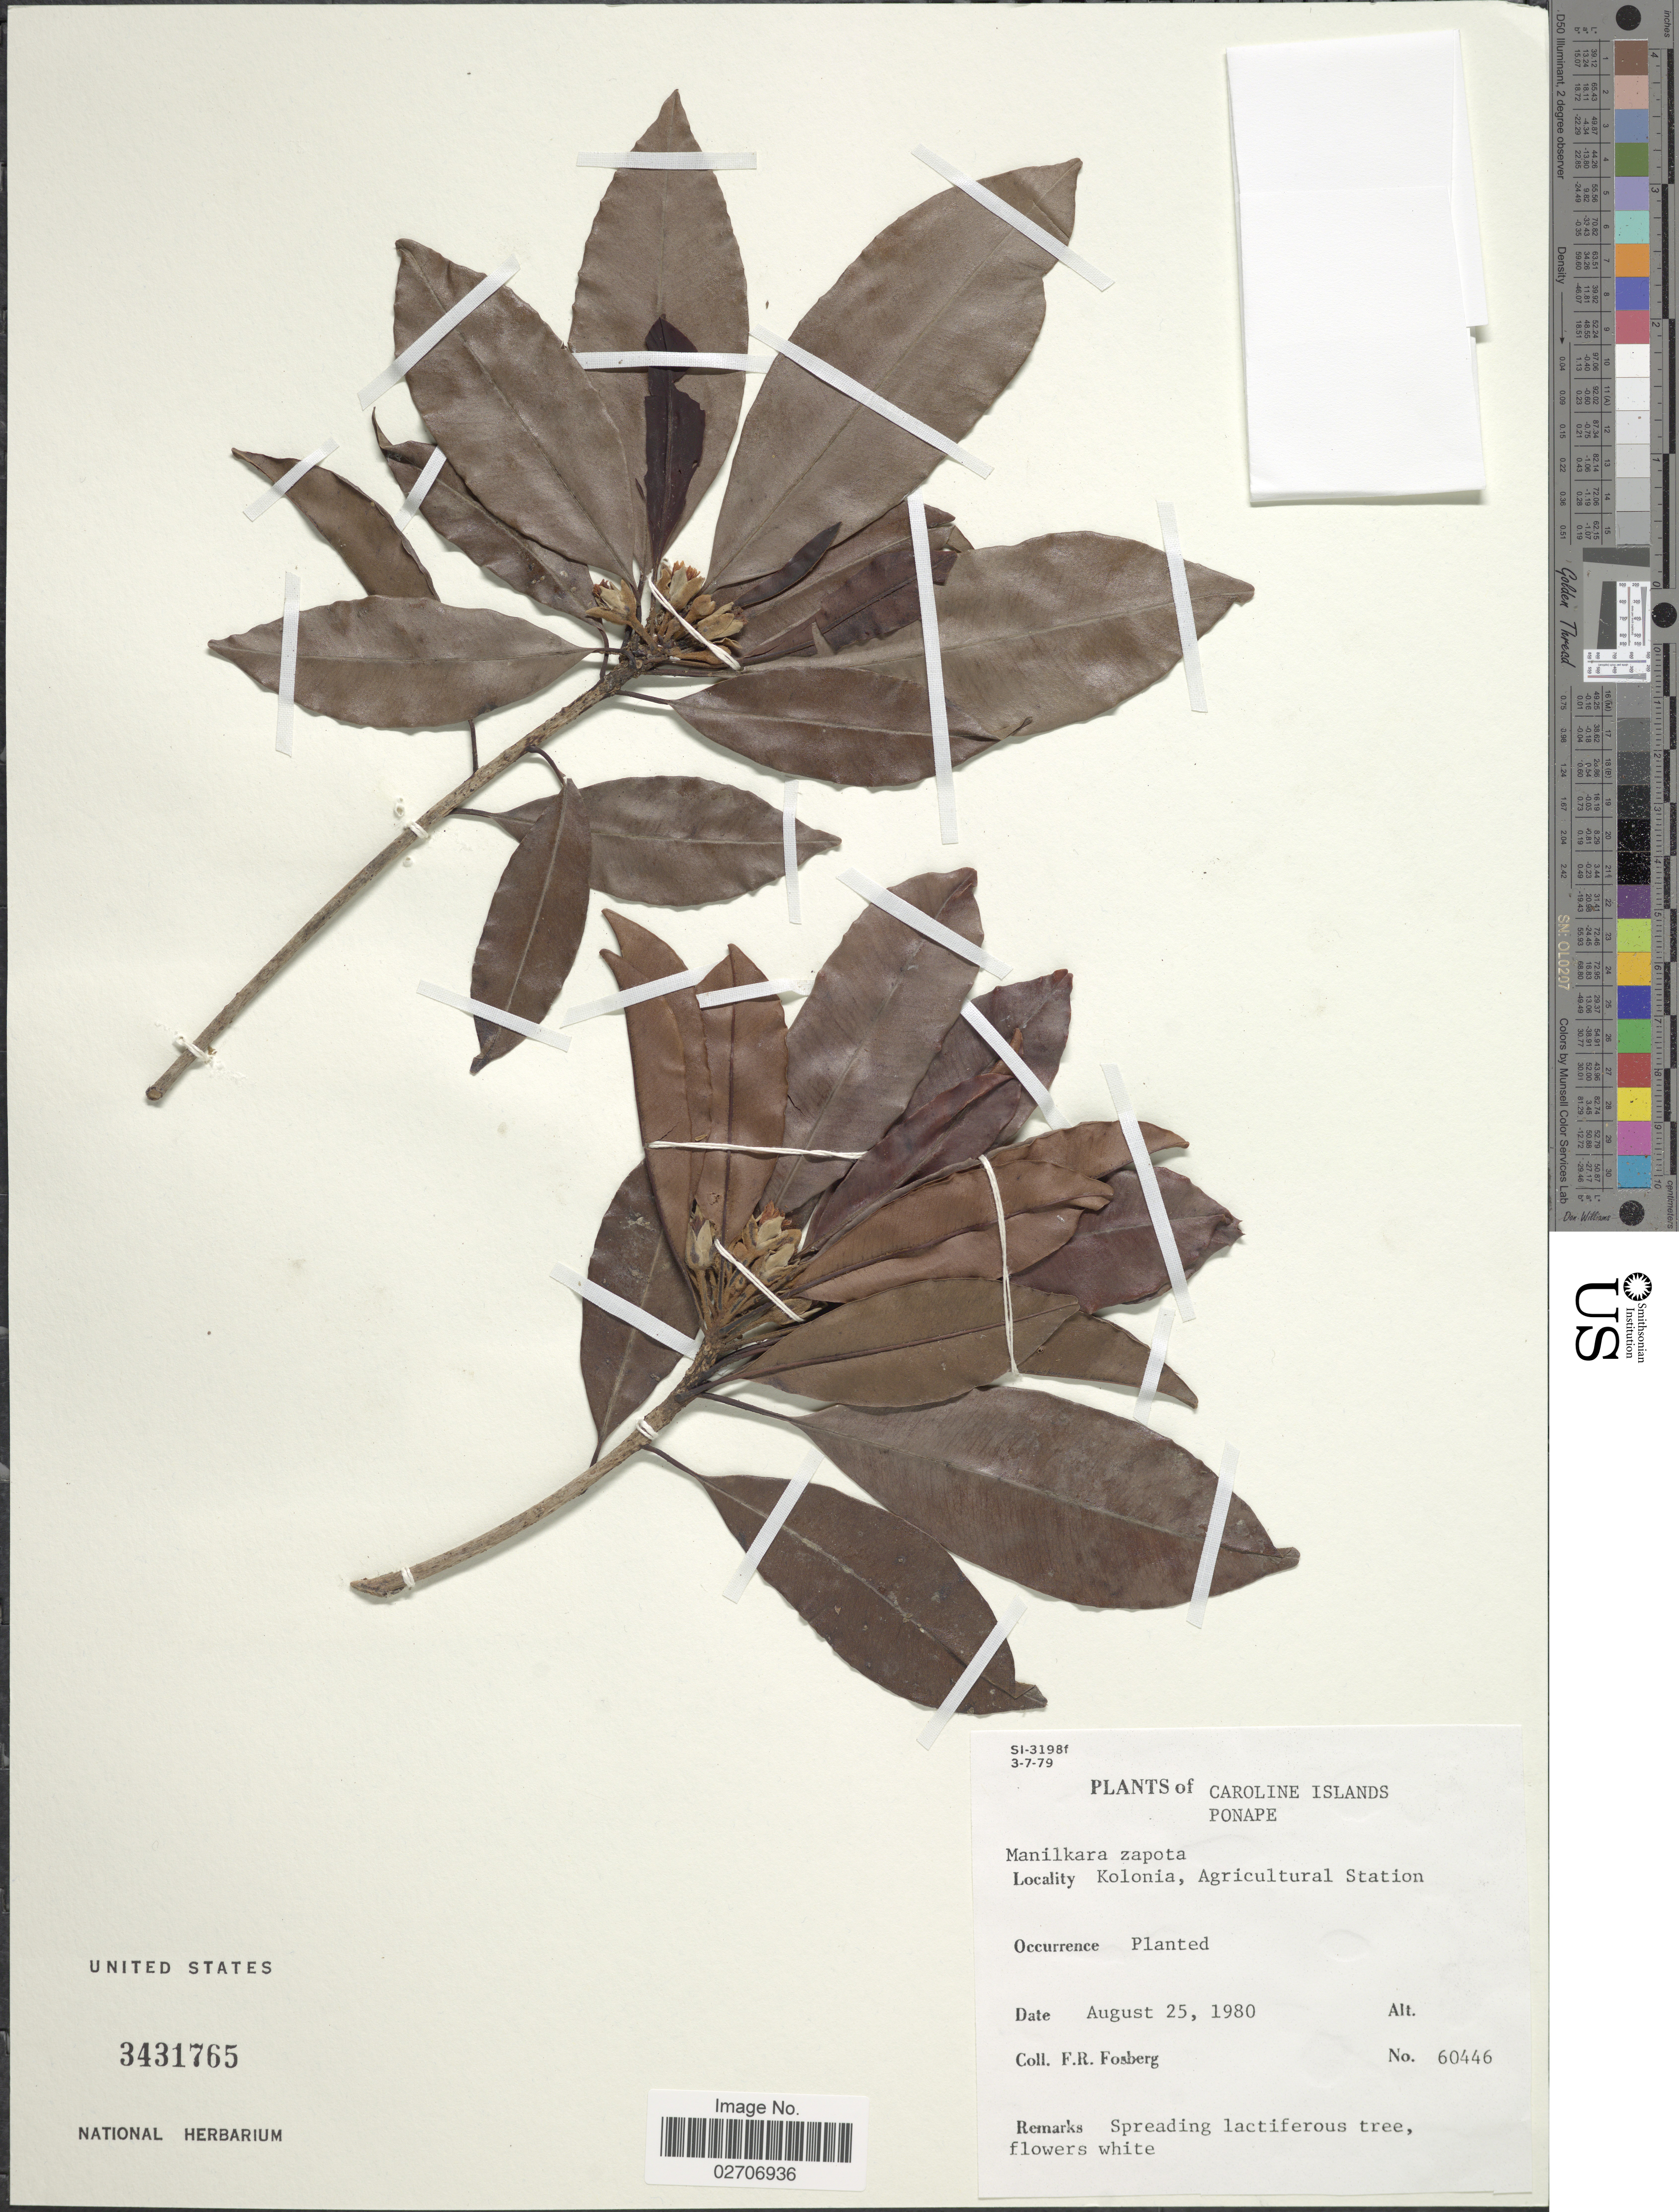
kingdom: Plantae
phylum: Tracheophyta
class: Magnoliopsida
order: Ericales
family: Sapotaceae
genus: Manilkara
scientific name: Manilkara zapota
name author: (L.) P. Royen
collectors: F. R. Fosberg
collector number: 60446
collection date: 1980-08-25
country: Micronesia, Federated States of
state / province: Pohnpei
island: Pohnpei [Ponape]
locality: Caroline Islands, Ponape, Kolonia, Agricultural Station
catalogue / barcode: US 3431765